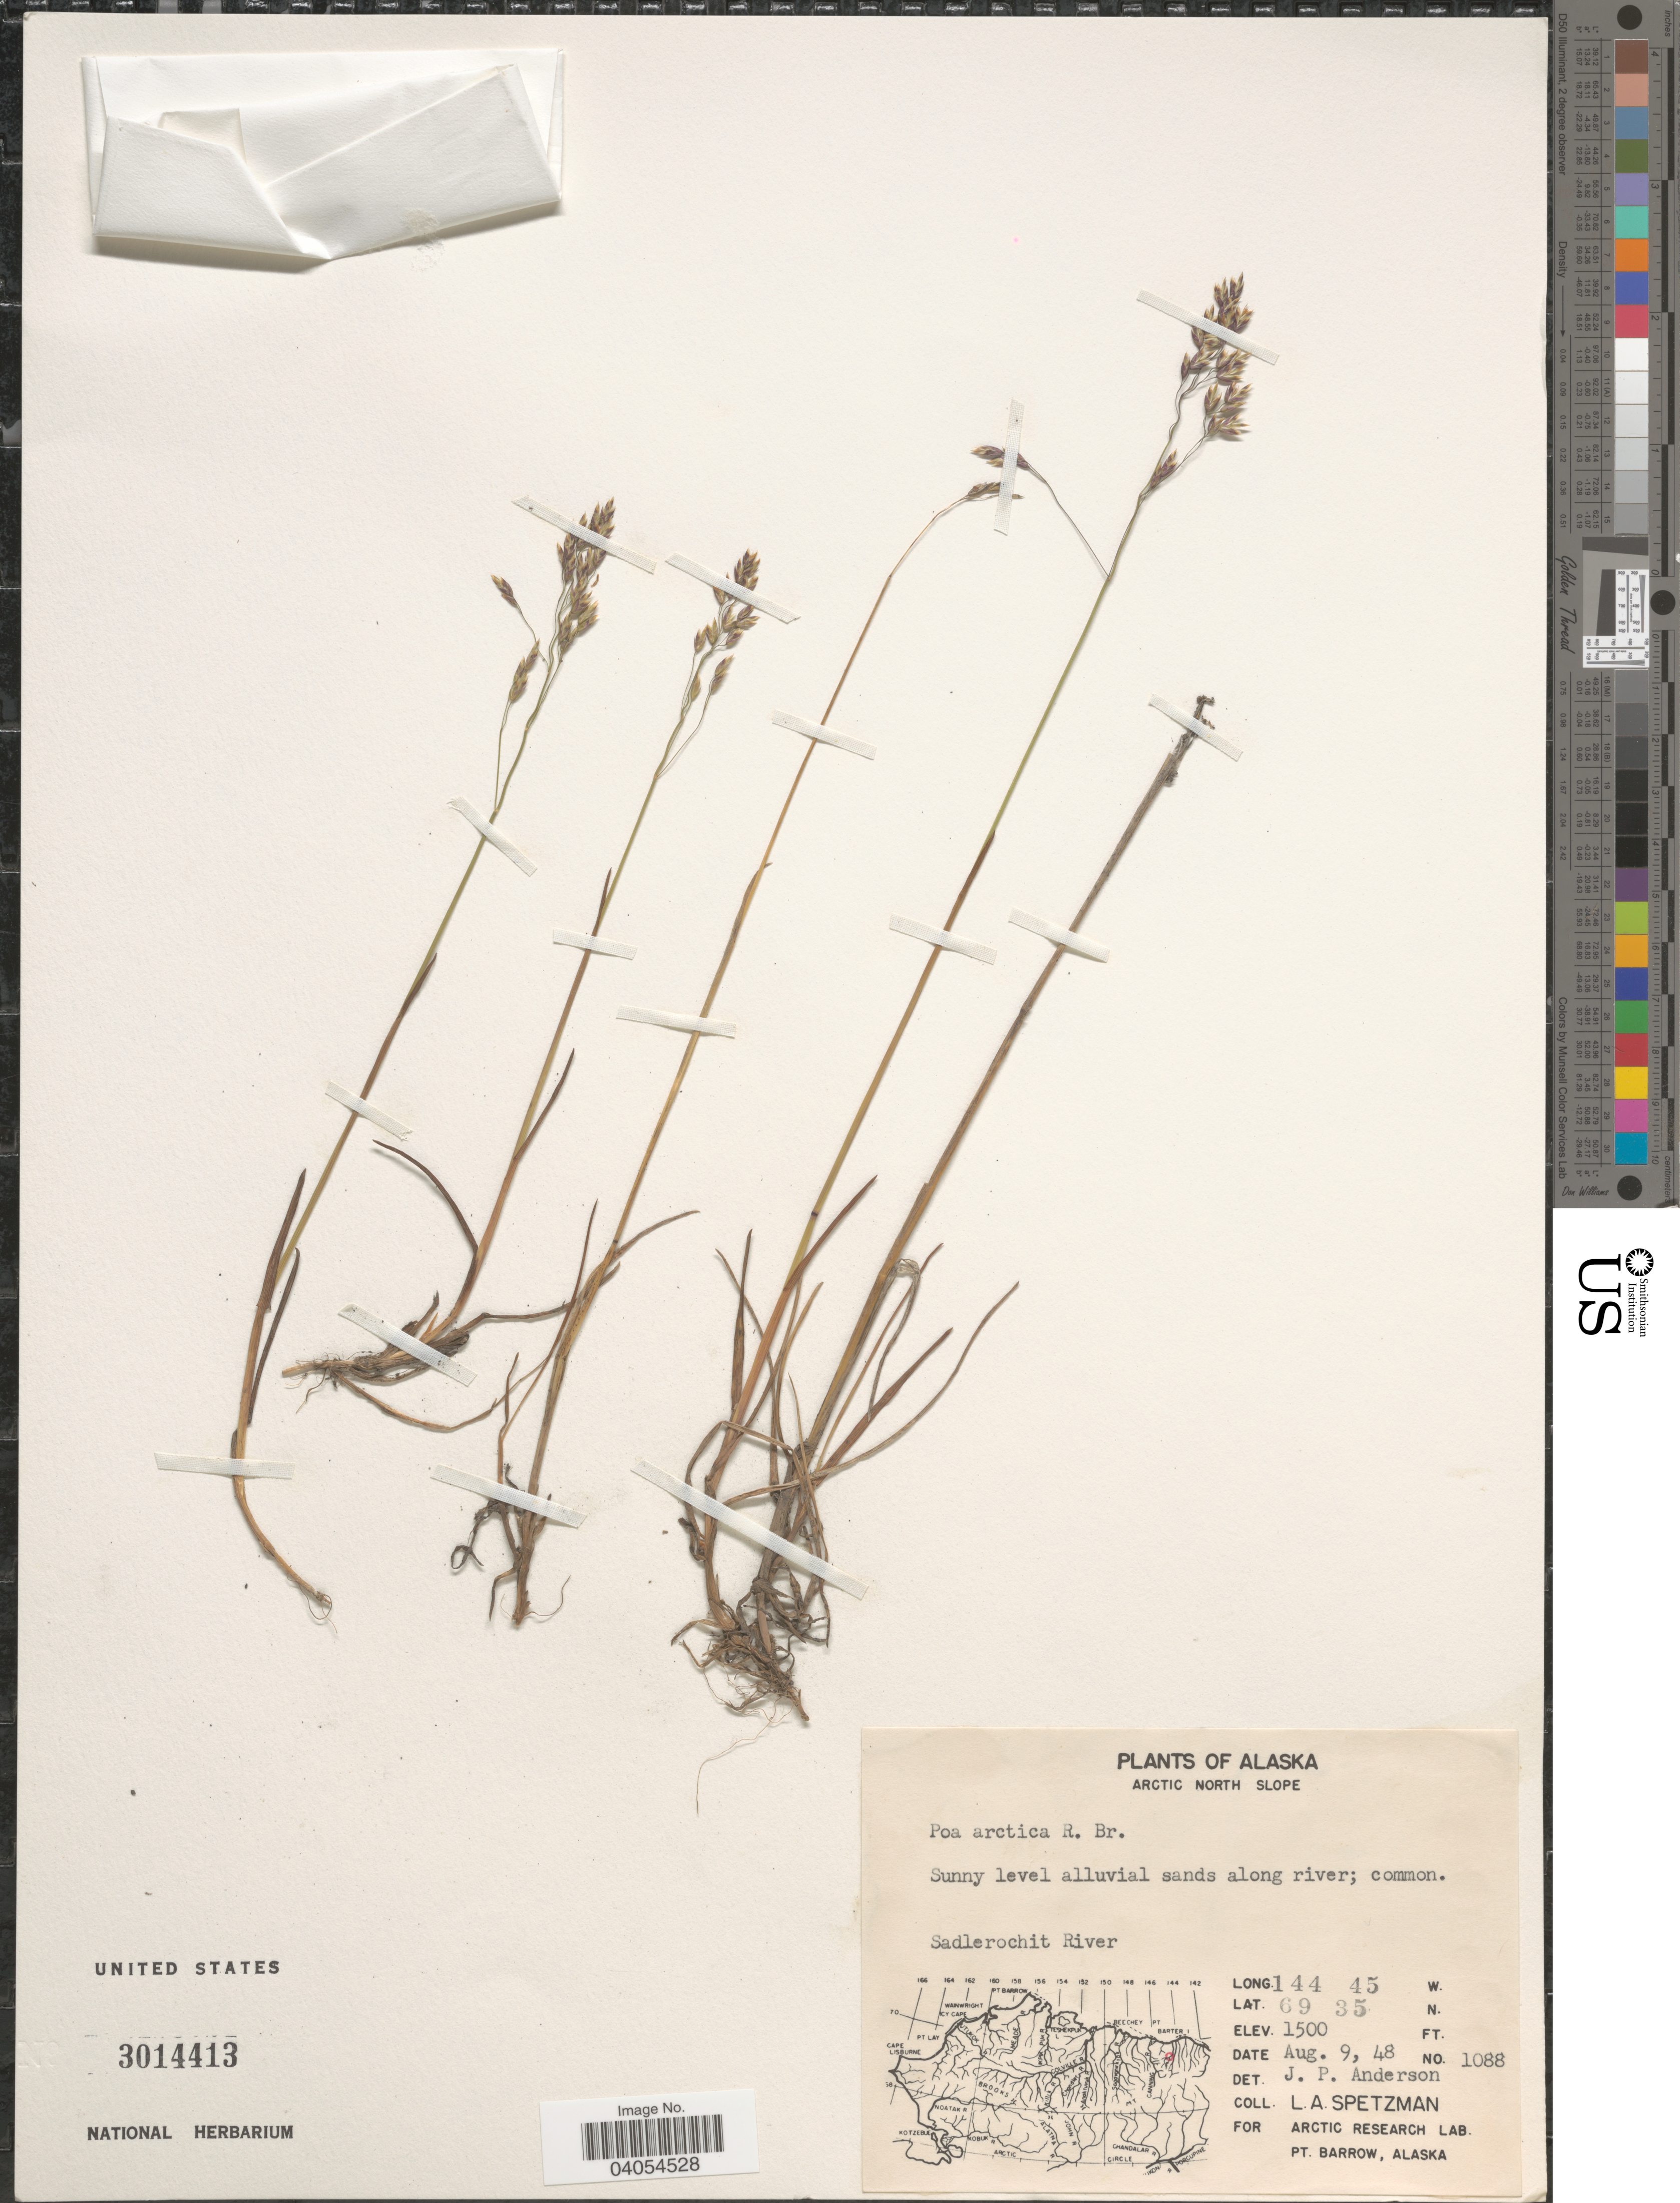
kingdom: Plantae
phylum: Tracheophyta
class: Liliopsida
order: Poales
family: Poaceae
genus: Poa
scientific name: Poa arctica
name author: R. Br.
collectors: L. Spetzman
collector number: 1088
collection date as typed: Transcribed d/m/y: 9/8/48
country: United States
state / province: Alaska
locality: Arctic North Slope. Along river; common. Sadlerochit River.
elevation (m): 457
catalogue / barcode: US 3014413